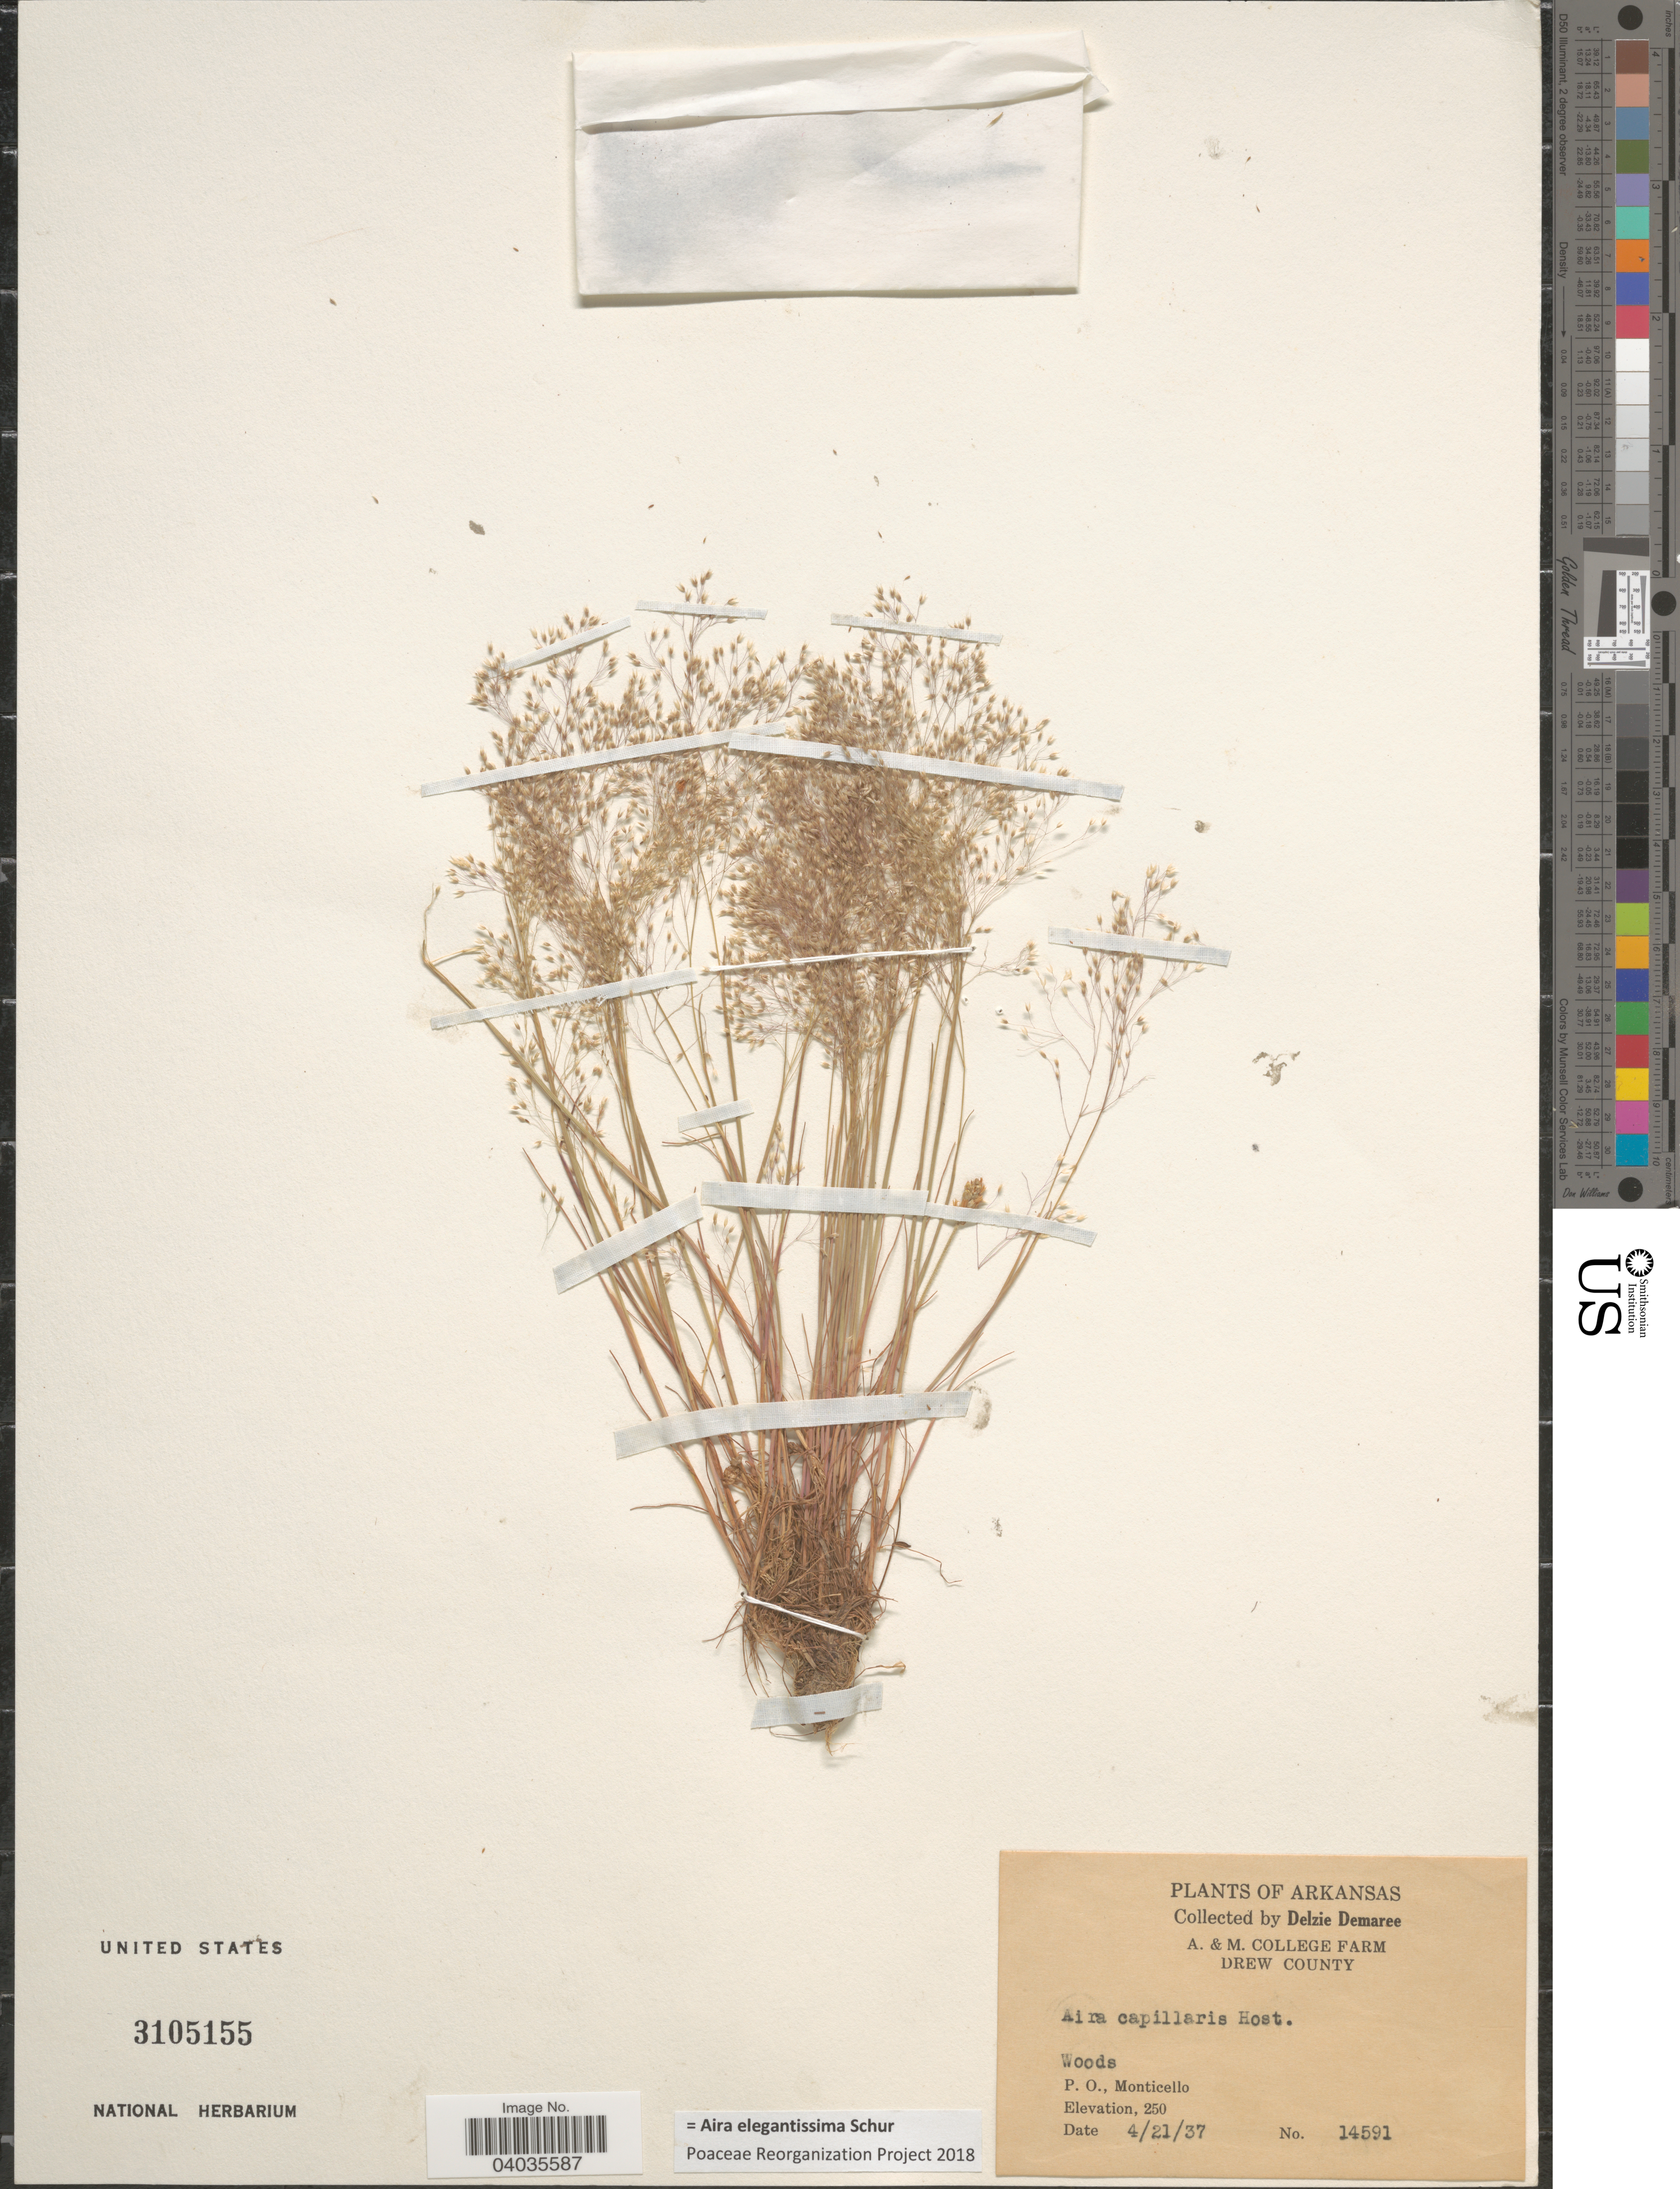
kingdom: Plantae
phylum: Tracheophyta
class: Liliopsida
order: Poales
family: Poaceae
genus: Aira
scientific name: Aira elegantissima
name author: Schur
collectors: D. Demaree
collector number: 14591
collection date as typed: Transcribed d/m/y: 21/4/37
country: United States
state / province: Arkansas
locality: Drew County. P. O. Monticello.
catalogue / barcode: US 3105155